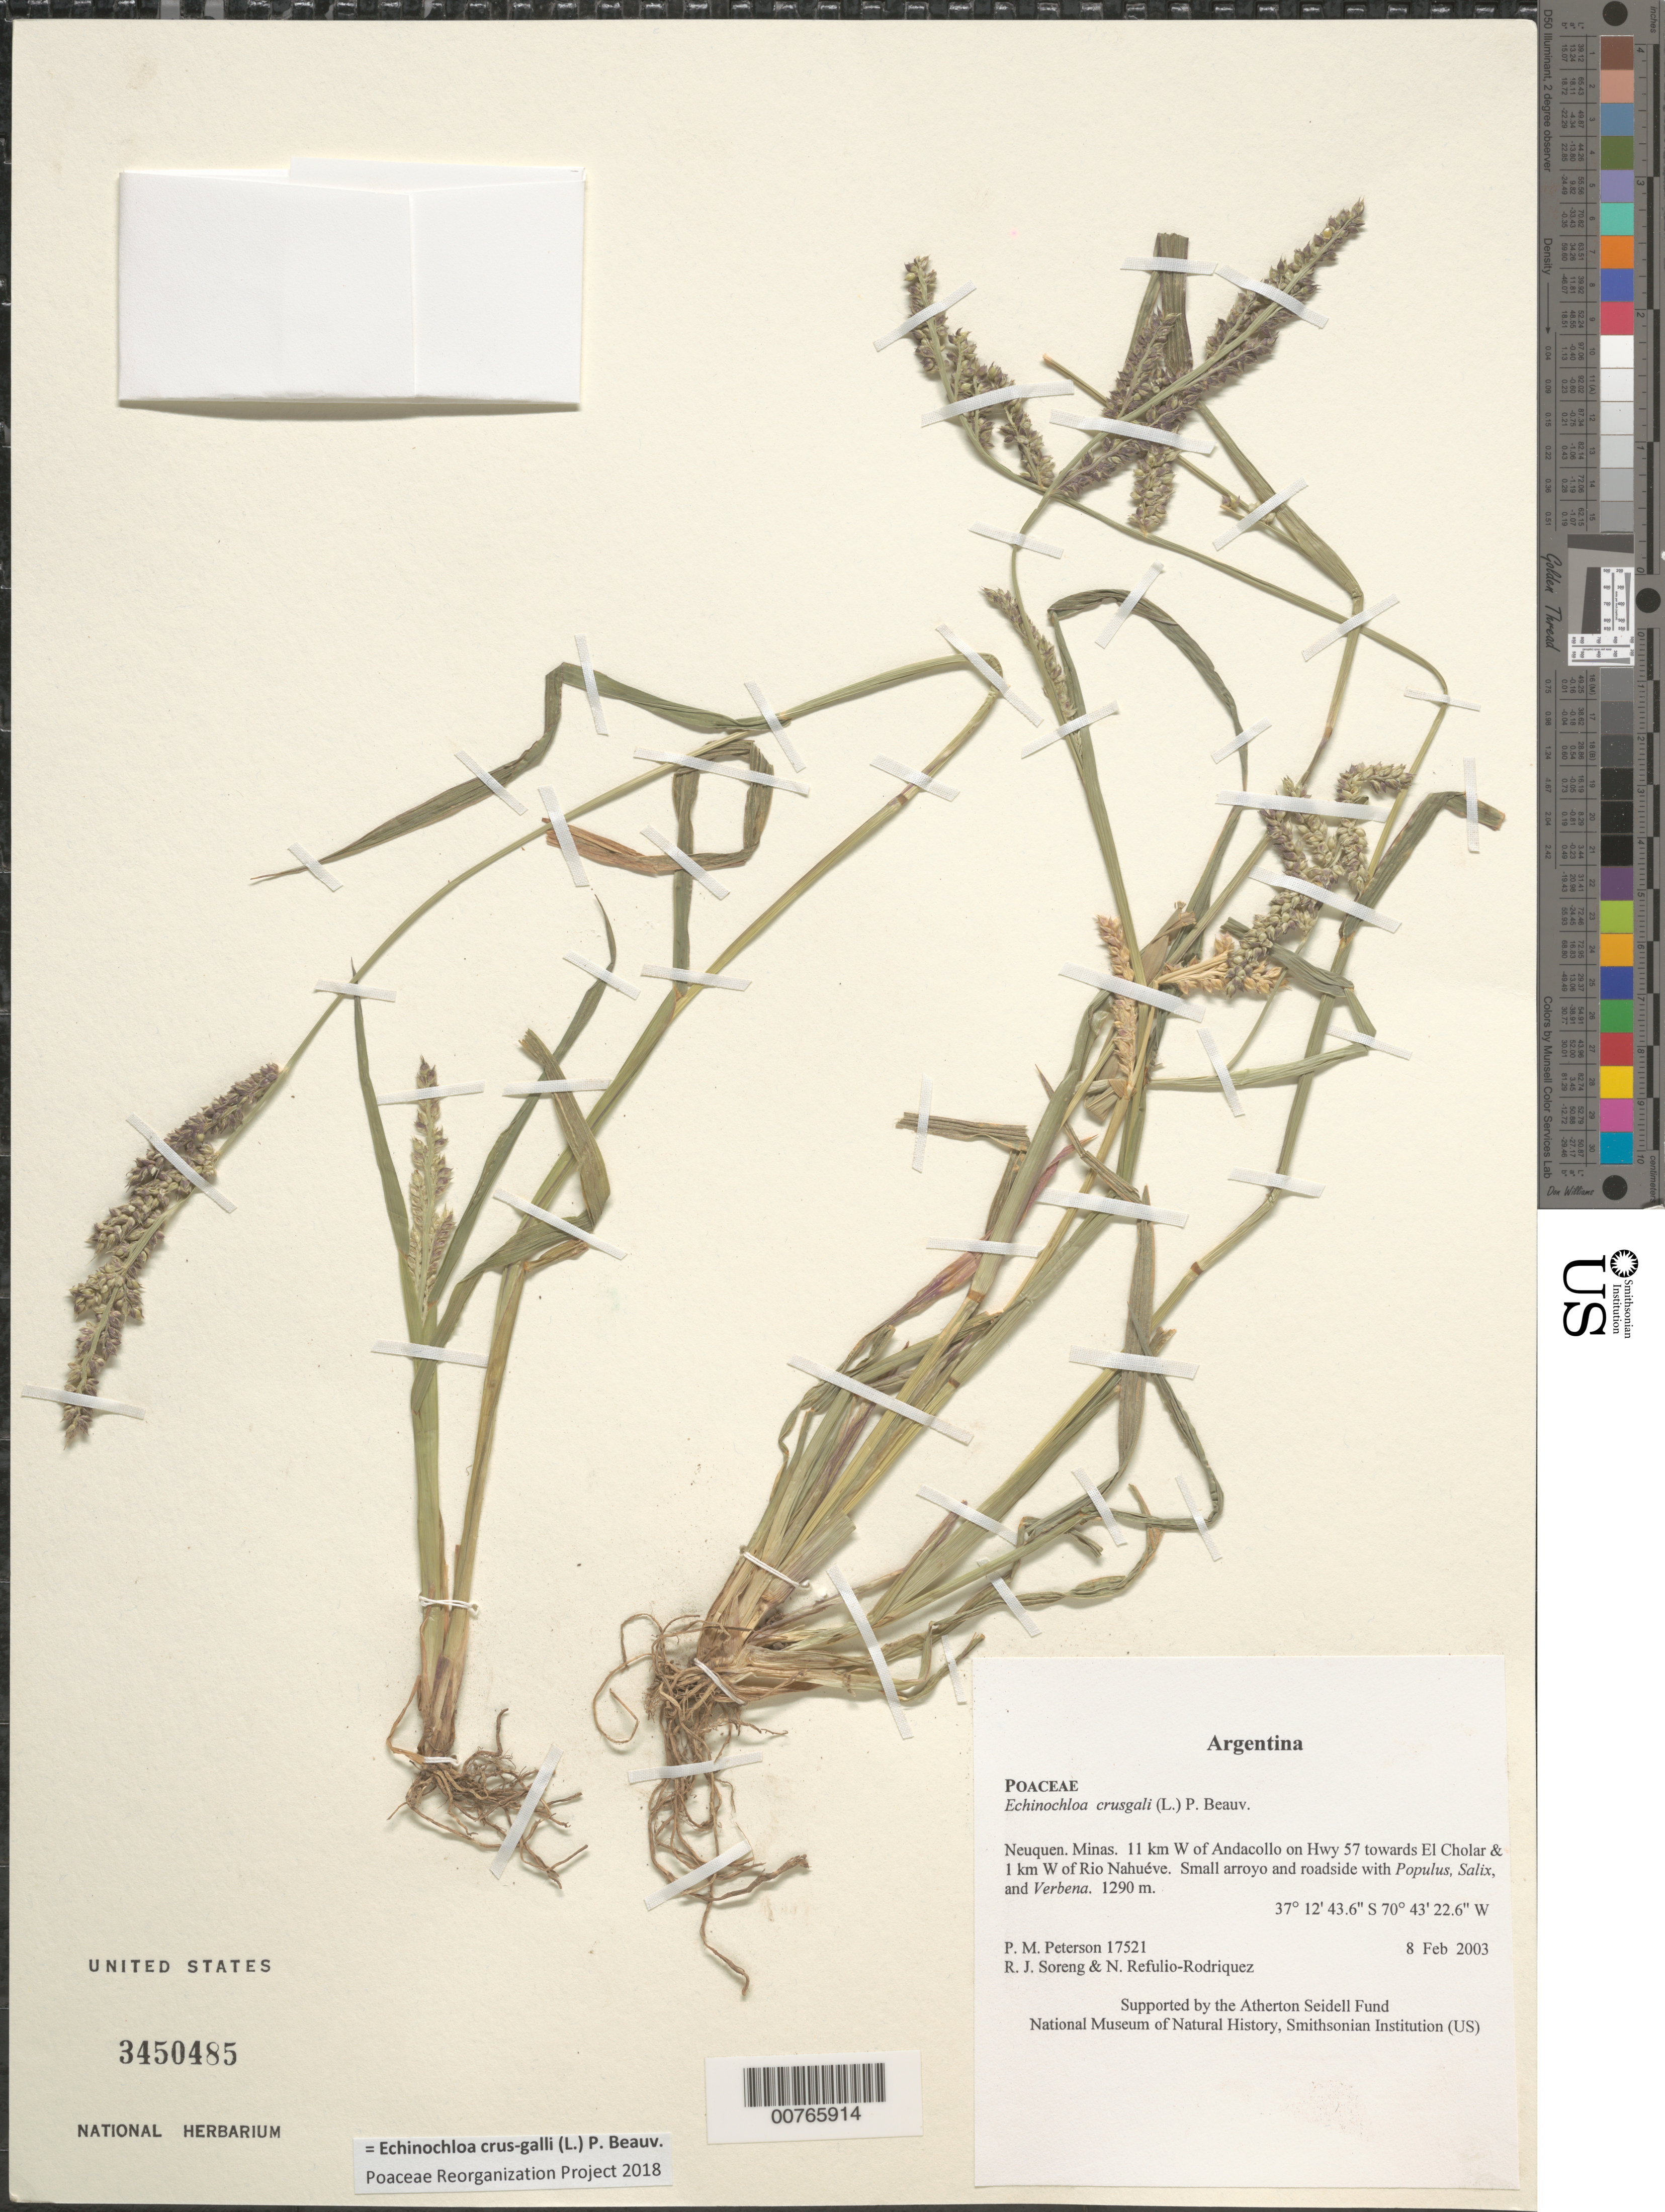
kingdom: Plantae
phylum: Tracheophyta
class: Liliopsida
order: Poales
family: Poaceae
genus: Echinochloa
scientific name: Echinochloa crus-galli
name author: (L.) P. Beauv.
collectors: P. M. Peterson, R. J. Soreng & N. Refulio-Rodríguez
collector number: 17521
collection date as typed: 08 Feb 2003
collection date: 2003-02-08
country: Argentina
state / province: Neuquen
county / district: Minas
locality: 11 km W of Andacollo on Hwy 57 towards El Cholar & 1 km W of Rio Nahuéve. Small arroyo and roadside with Populus, Salix, and Verbena.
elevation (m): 1290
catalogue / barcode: US 3450485